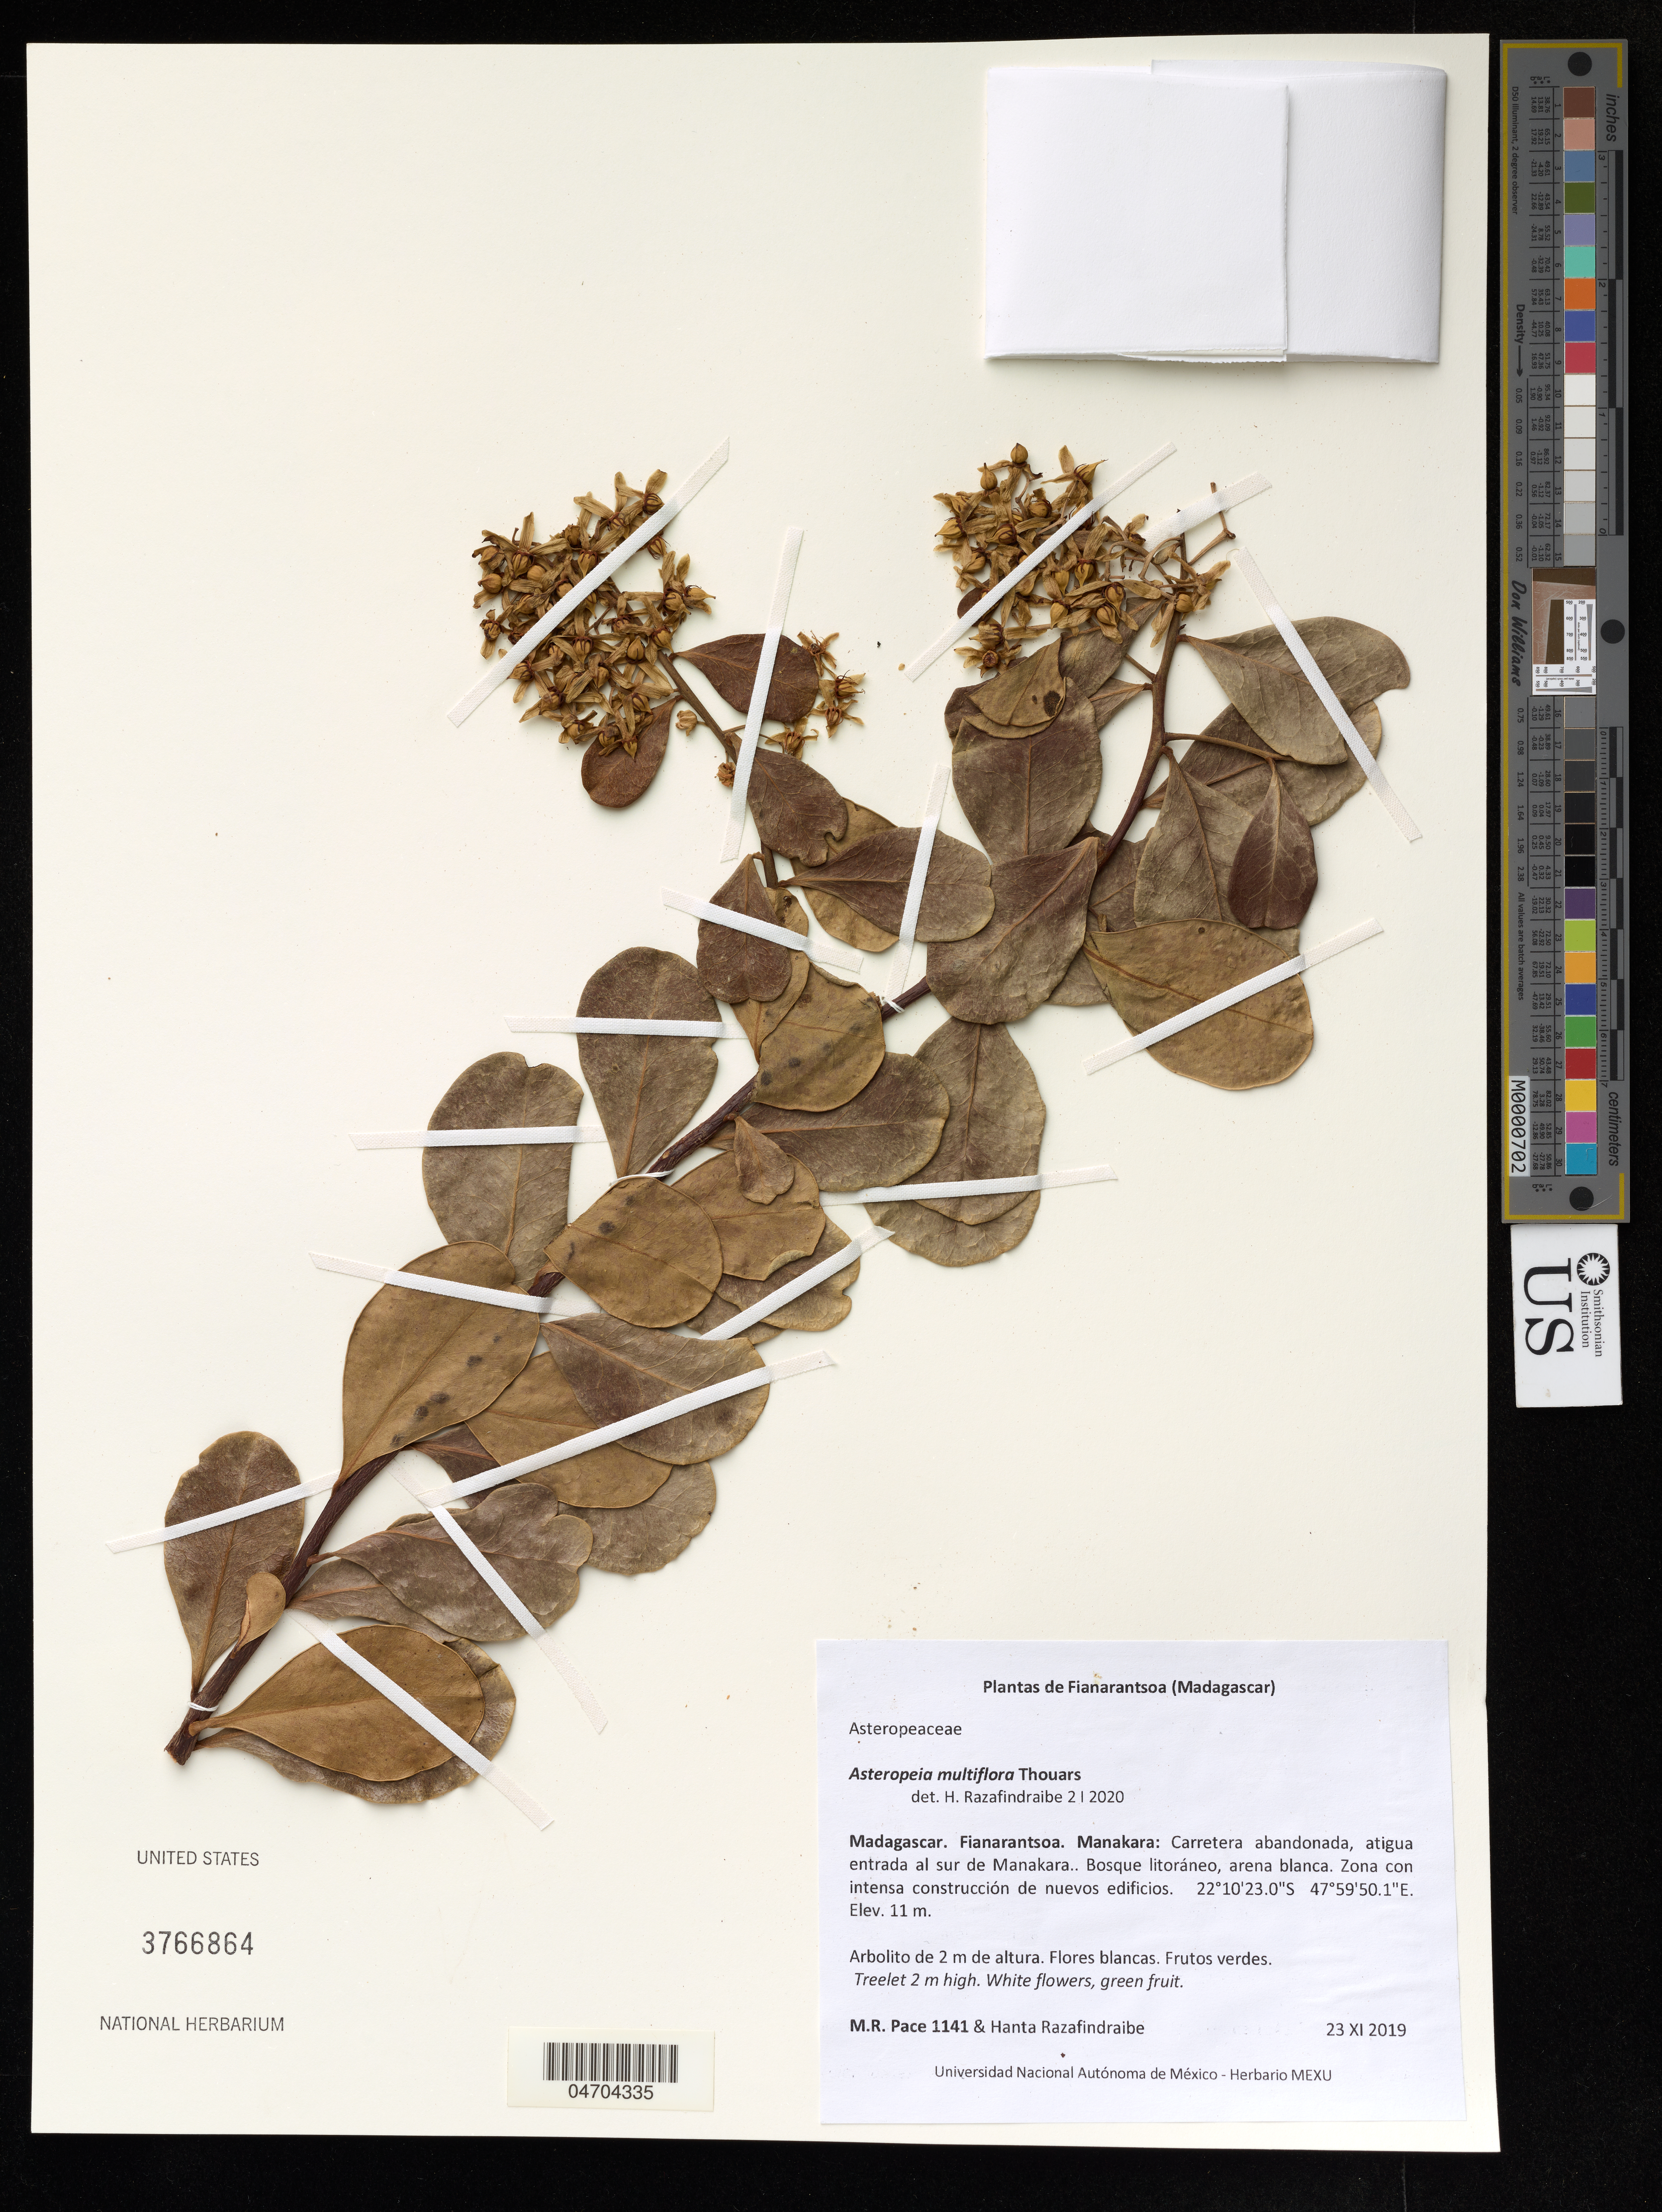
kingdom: Plantae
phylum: Tracheophyta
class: Magnoliopsida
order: Caryophyllales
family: Asteropeiaceae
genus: Asteropeia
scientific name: Asteropeia multiflora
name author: Thouars ex Tul.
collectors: M. R. Pace & H. Razafindraibe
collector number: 1141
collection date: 2019-11-23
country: Madagascar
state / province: Fianarantsoa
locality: Manakara: Carretera abandonada, atigua entrada al sur de Manakara.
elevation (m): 11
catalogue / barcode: US 3766864